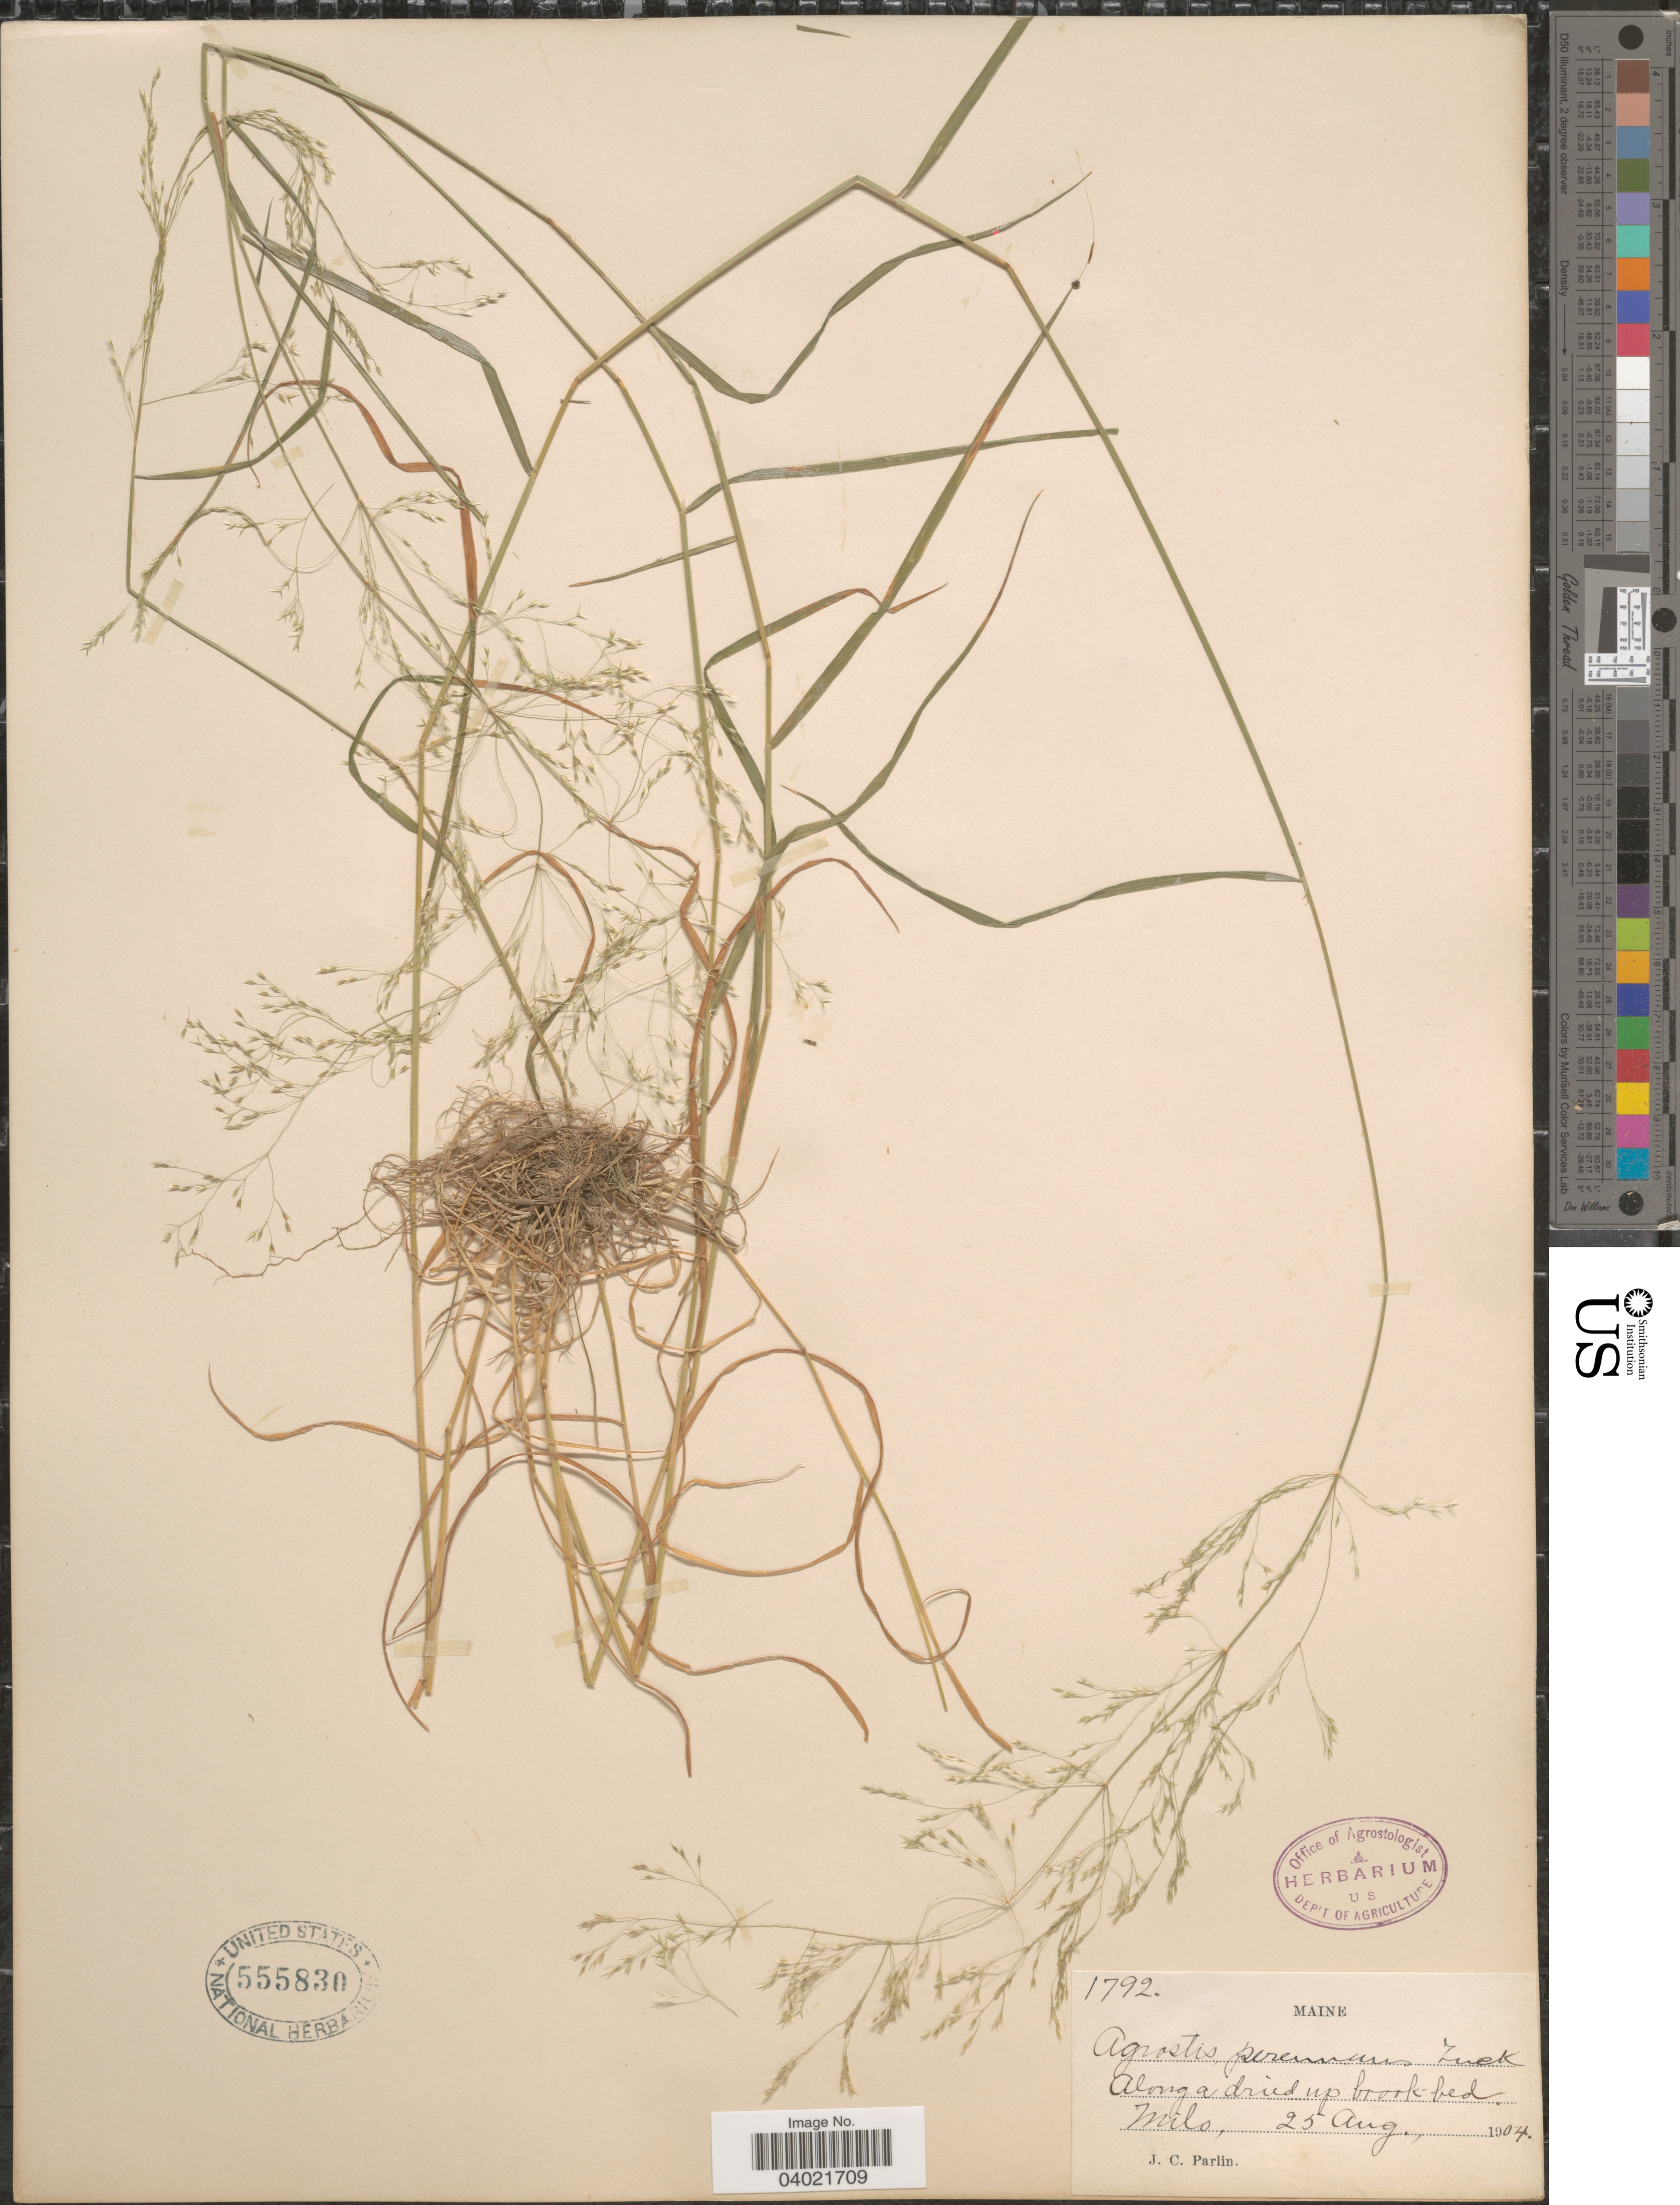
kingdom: Plantae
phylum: Tracheophyta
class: Liliopsida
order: Poales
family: Poaceae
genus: Agrostis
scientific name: Agrostis perennans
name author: (Walter) Tuck.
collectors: J. Parlin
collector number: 1792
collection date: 1904-08-25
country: United States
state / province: Maine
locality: Along a dried up brook-bed. Milo.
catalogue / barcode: US 555830